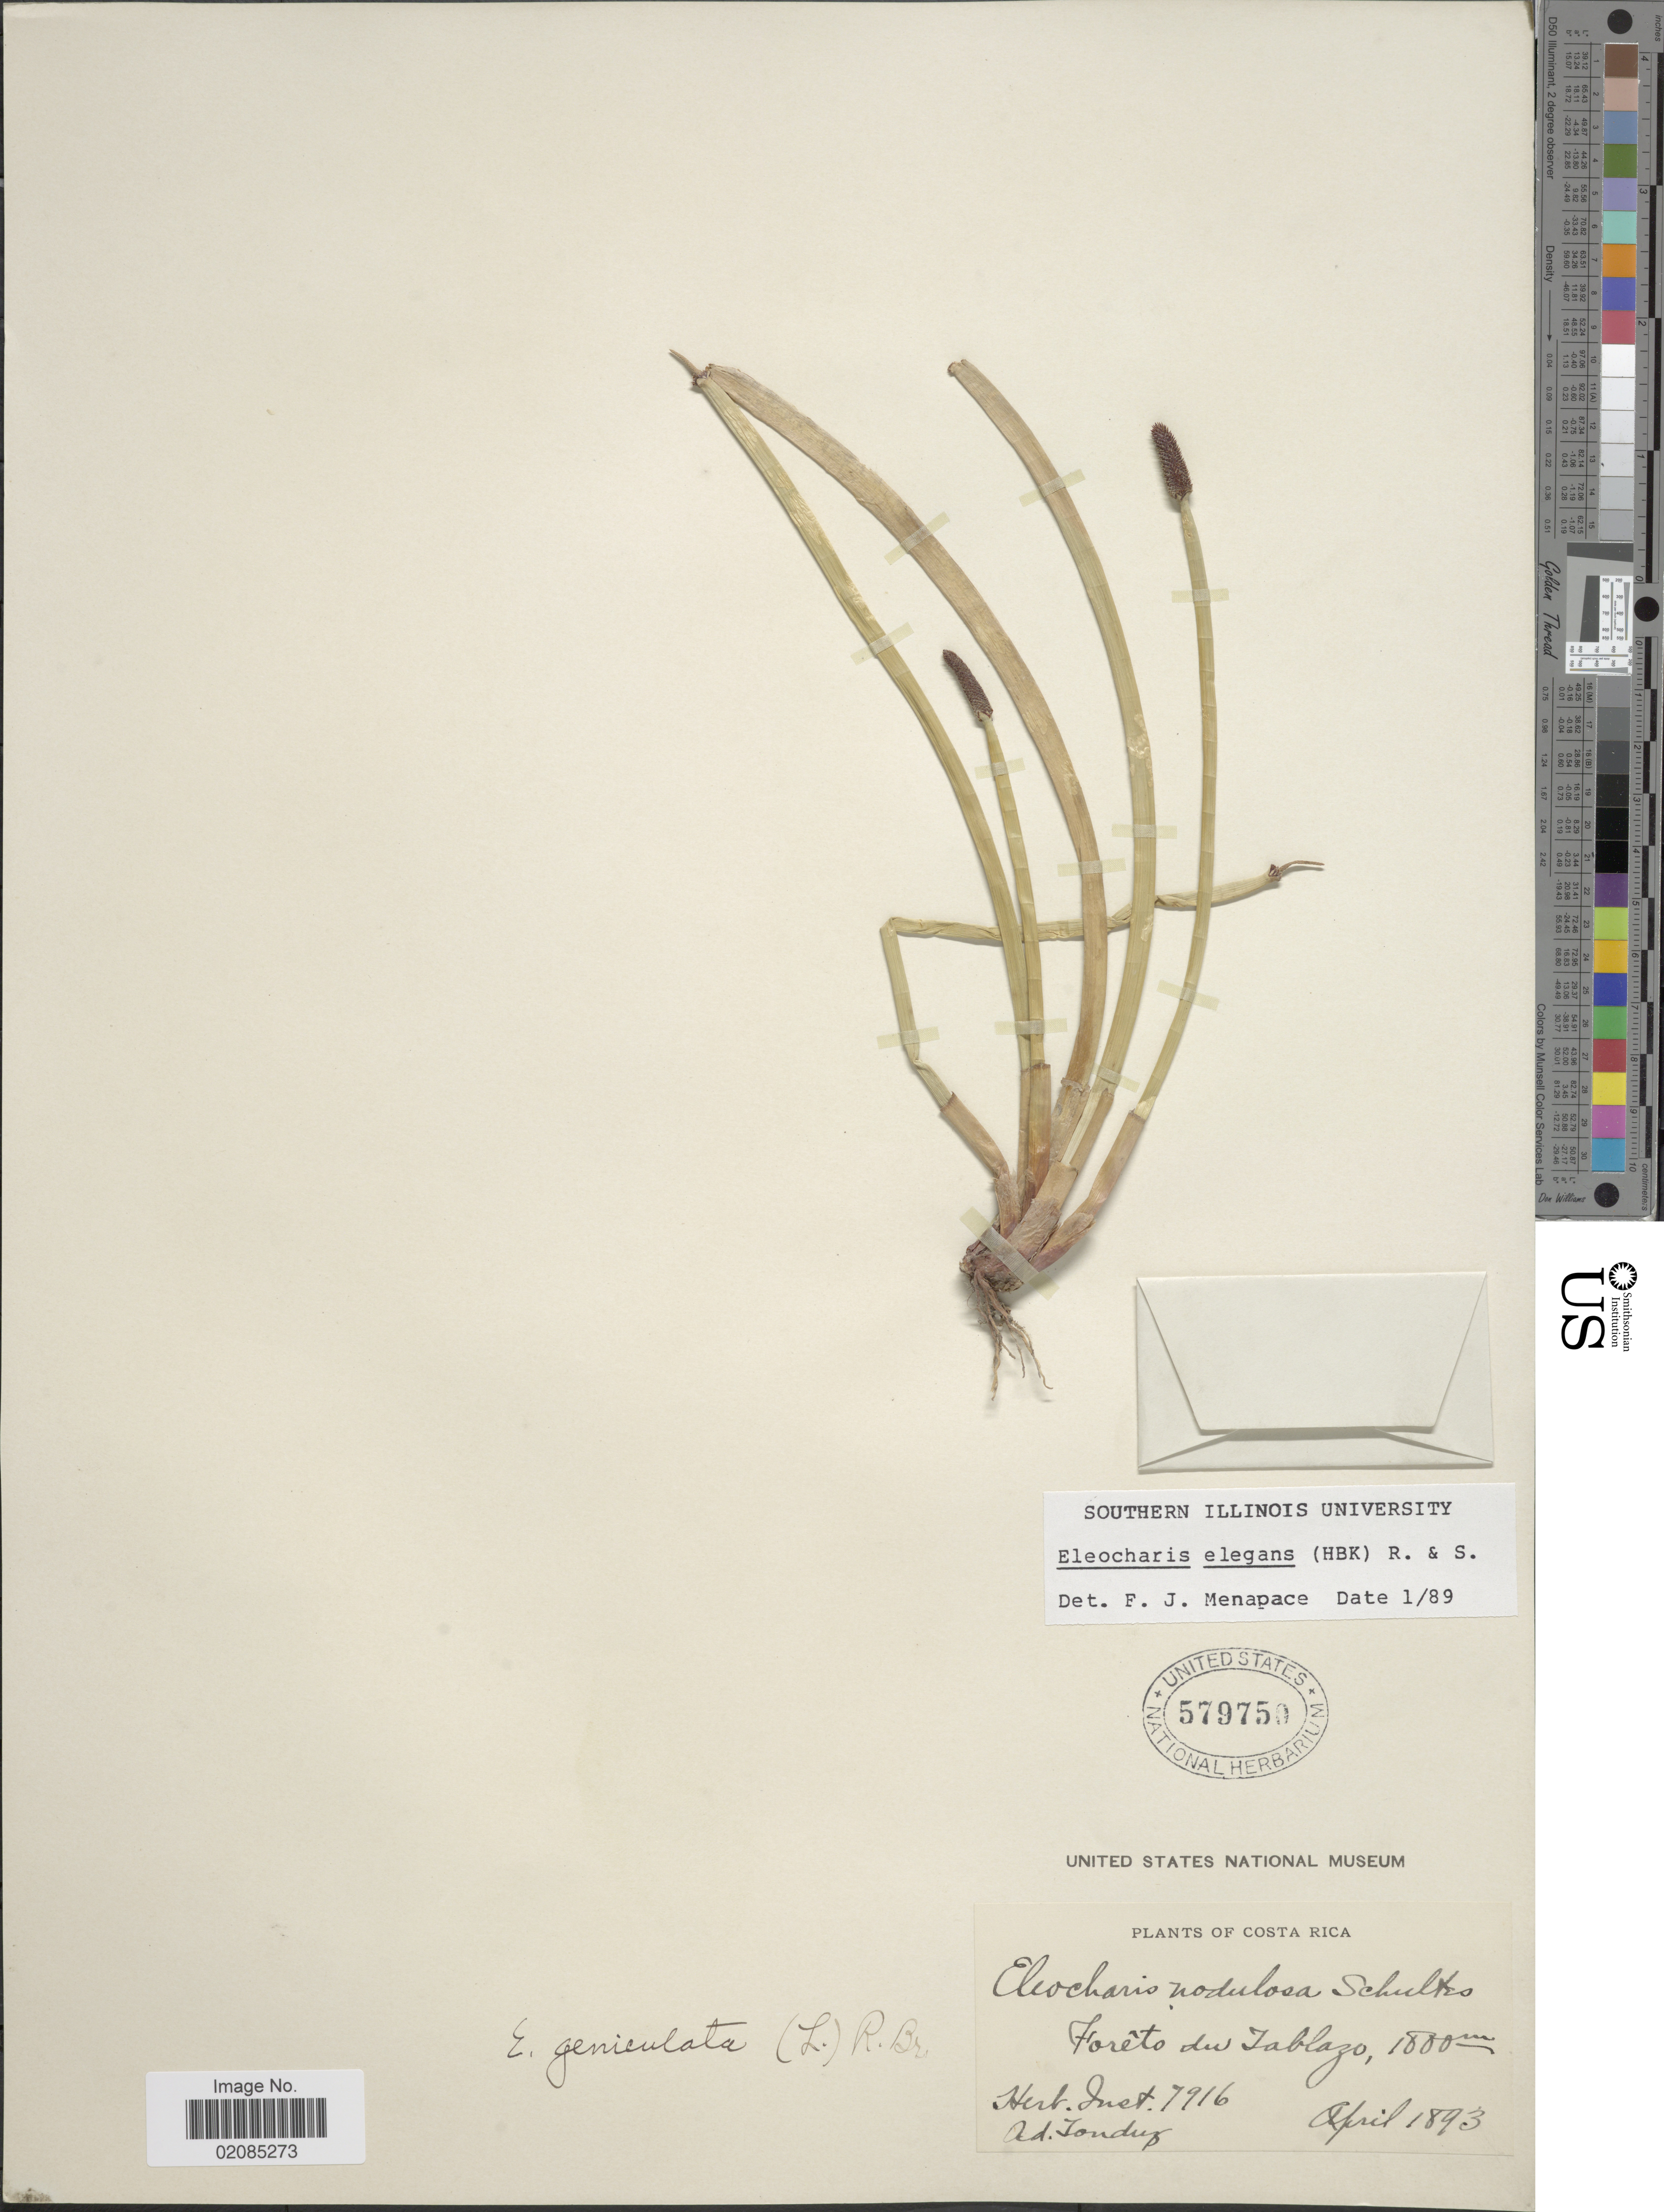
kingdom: Plantae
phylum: Tracheophyta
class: Liliopsida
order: Poales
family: Cyperaceae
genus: Eleocharis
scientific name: Eleocharis elegans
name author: (Kunth) Roem. & Schult.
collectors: A. Tonduz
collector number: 7916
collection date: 1893-04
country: Costa Rica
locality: Foreto du Tablazo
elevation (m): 1800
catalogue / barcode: US 579750